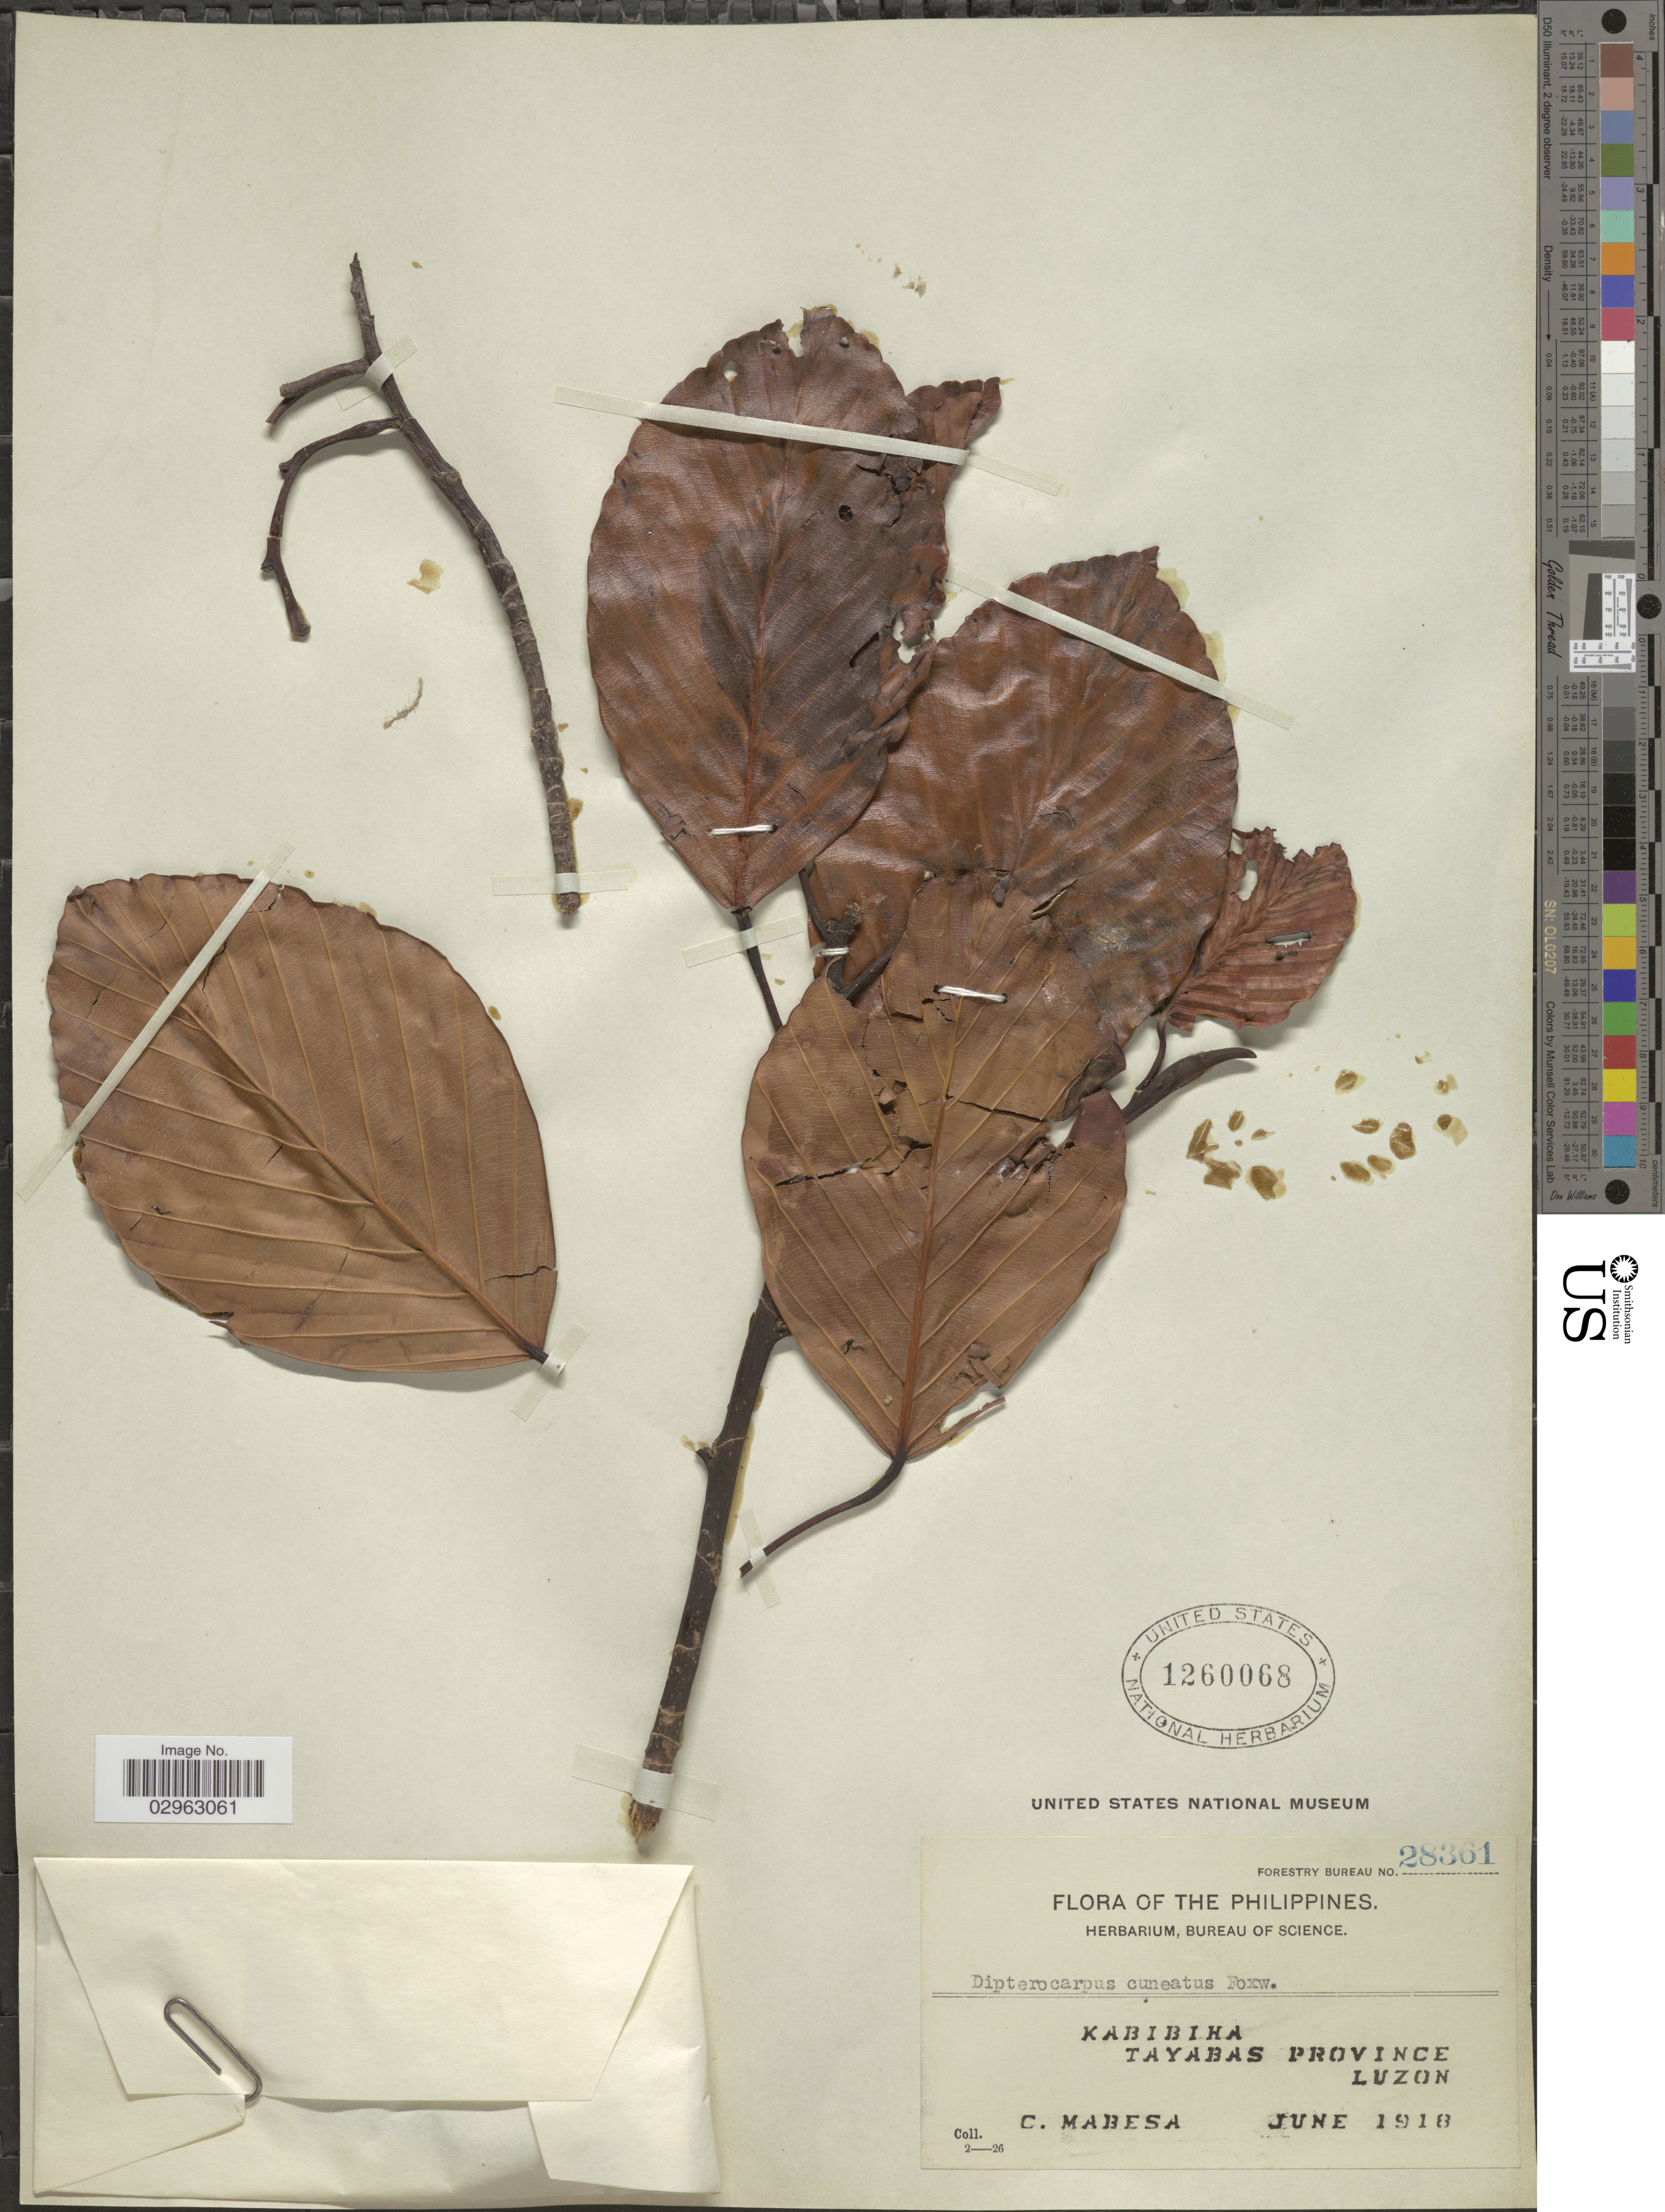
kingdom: Plantae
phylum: Tracheophyta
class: Magnoliopsida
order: Malvales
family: Dipterocarpaceae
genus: Dipterocarpus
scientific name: Dipterocarpus cuneatus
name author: Foxw.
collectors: C. Mabesa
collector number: Forestry Bureau 28361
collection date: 1918-06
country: Philippines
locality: Kabibiha, Tayabas Province, Luzon.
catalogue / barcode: US 1260068